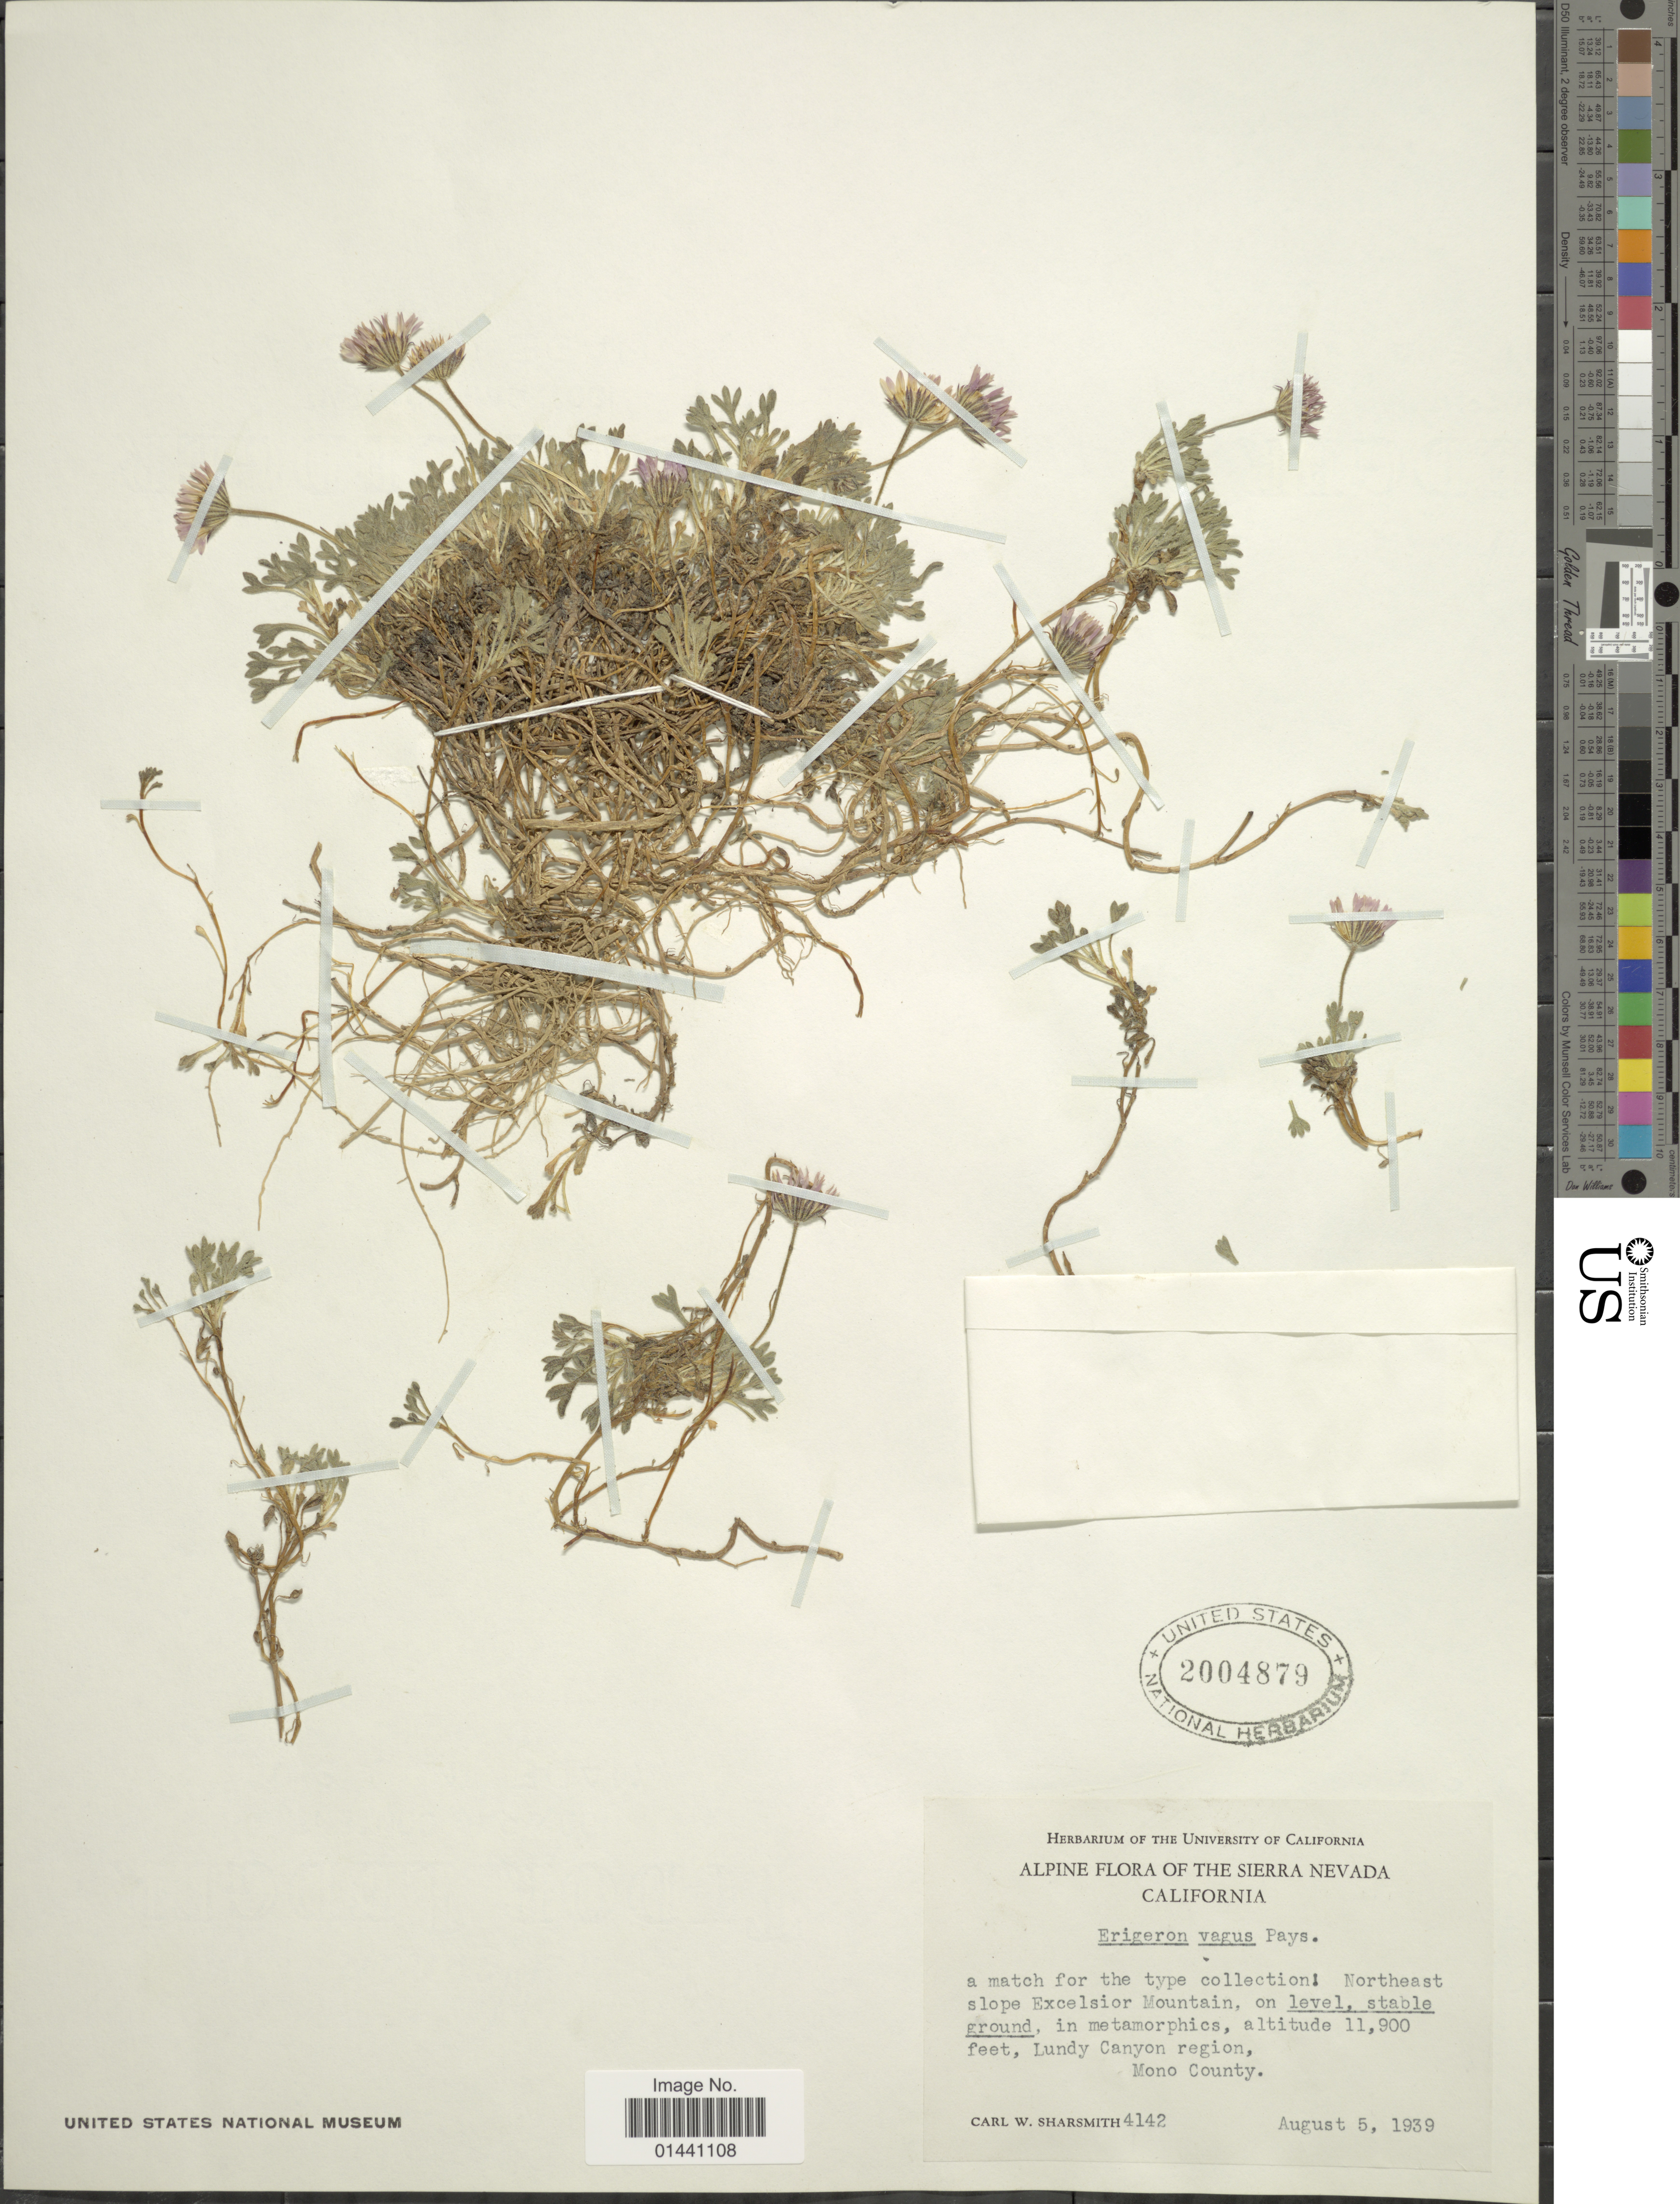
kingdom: Plantae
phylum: Tracheophyta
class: Magnoliopsida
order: Asterales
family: Asteraceae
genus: Erigeron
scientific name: Erigeron vagus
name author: Payson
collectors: C. Sharsmith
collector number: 4142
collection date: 1939-08-05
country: United States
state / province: California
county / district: Mono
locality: Alpine of the Sierra Nevada, Northeast slope Excelsior Mountain, Lundy Canyon region, Mono County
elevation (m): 3627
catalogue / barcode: US 2004879